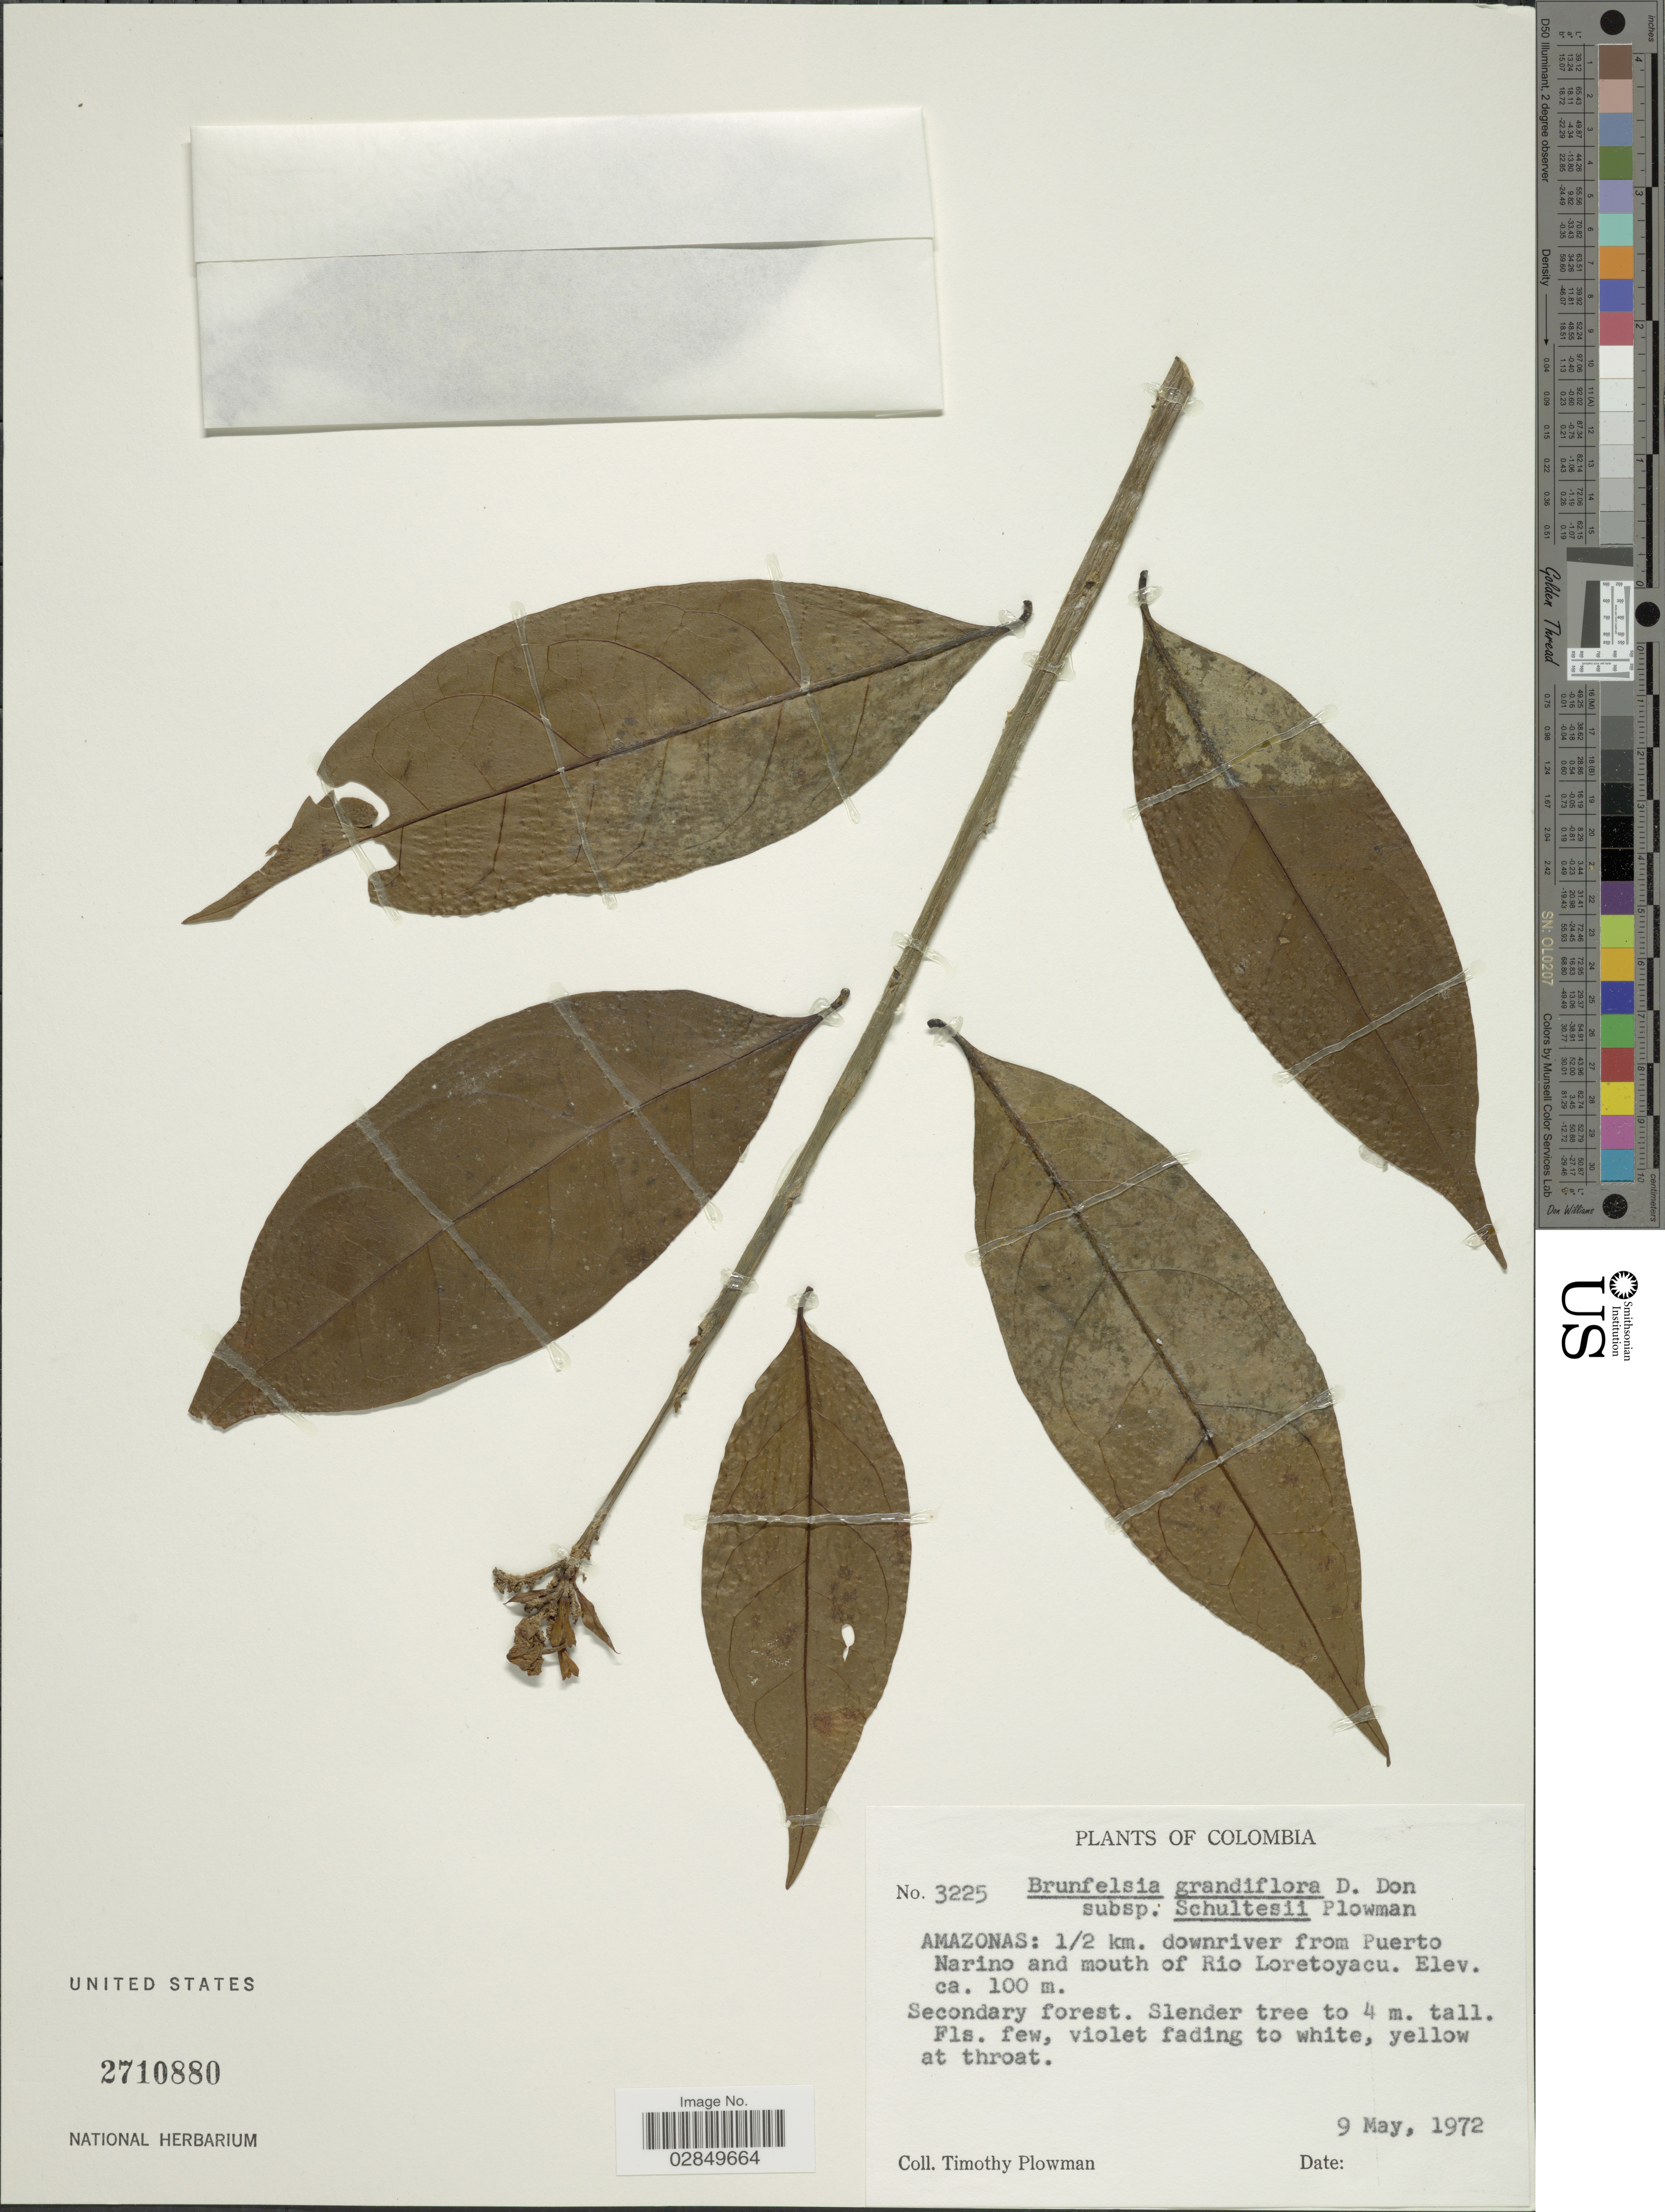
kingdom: Plantae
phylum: Tracheophyta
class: Magnoliopsida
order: Solanales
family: Solanaceae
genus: Brunfelsia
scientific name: Brunfelsia grandiflora subsp. schultesii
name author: Plowman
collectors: T. Plowman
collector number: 3225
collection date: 1972-05-09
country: Colombia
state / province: Amazônas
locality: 1/2 km. downriver from Puerto Narino and mouth of Rio Loretoyacu.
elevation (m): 100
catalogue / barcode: US 2710880